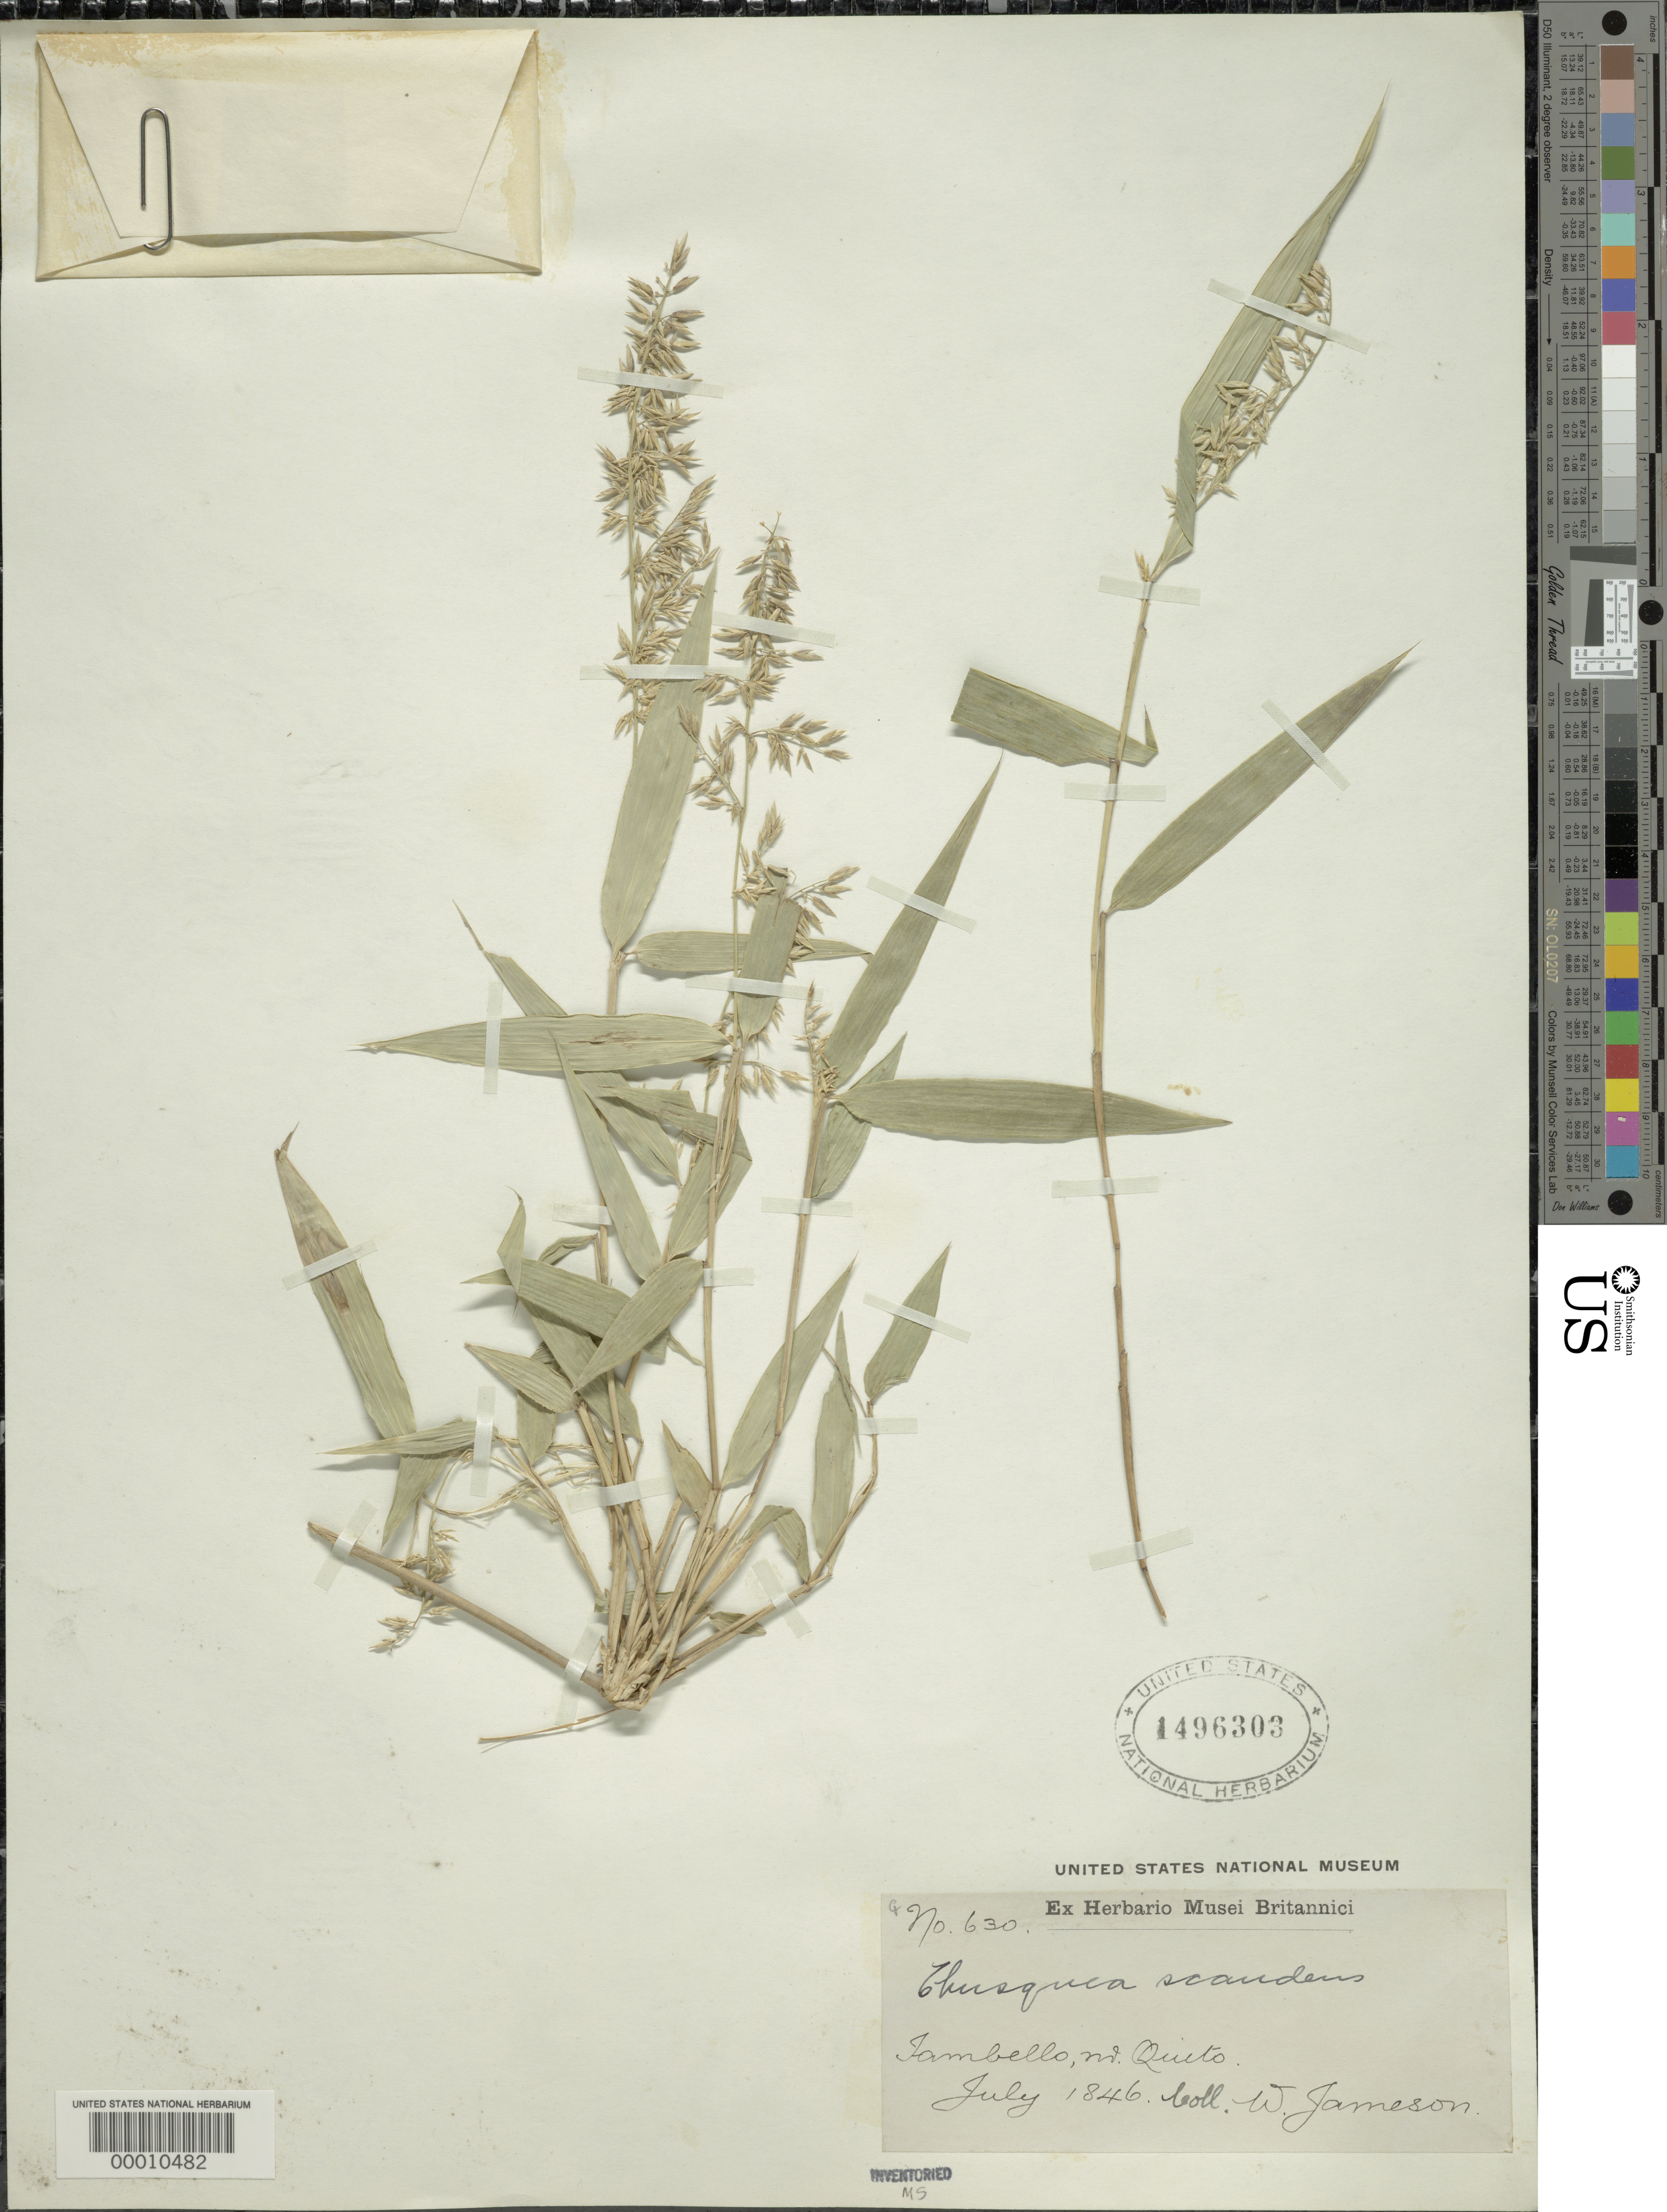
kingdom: Plantae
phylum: Tracheophyta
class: Liliopsida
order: Poales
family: Poaceae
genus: Chusquea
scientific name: Chusquea scandens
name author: Kunth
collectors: W. Jameson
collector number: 630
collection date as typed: Jul 1846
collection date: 1846-07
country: Ecuador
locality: Tambello, nr. quito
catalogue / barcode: US 1496303